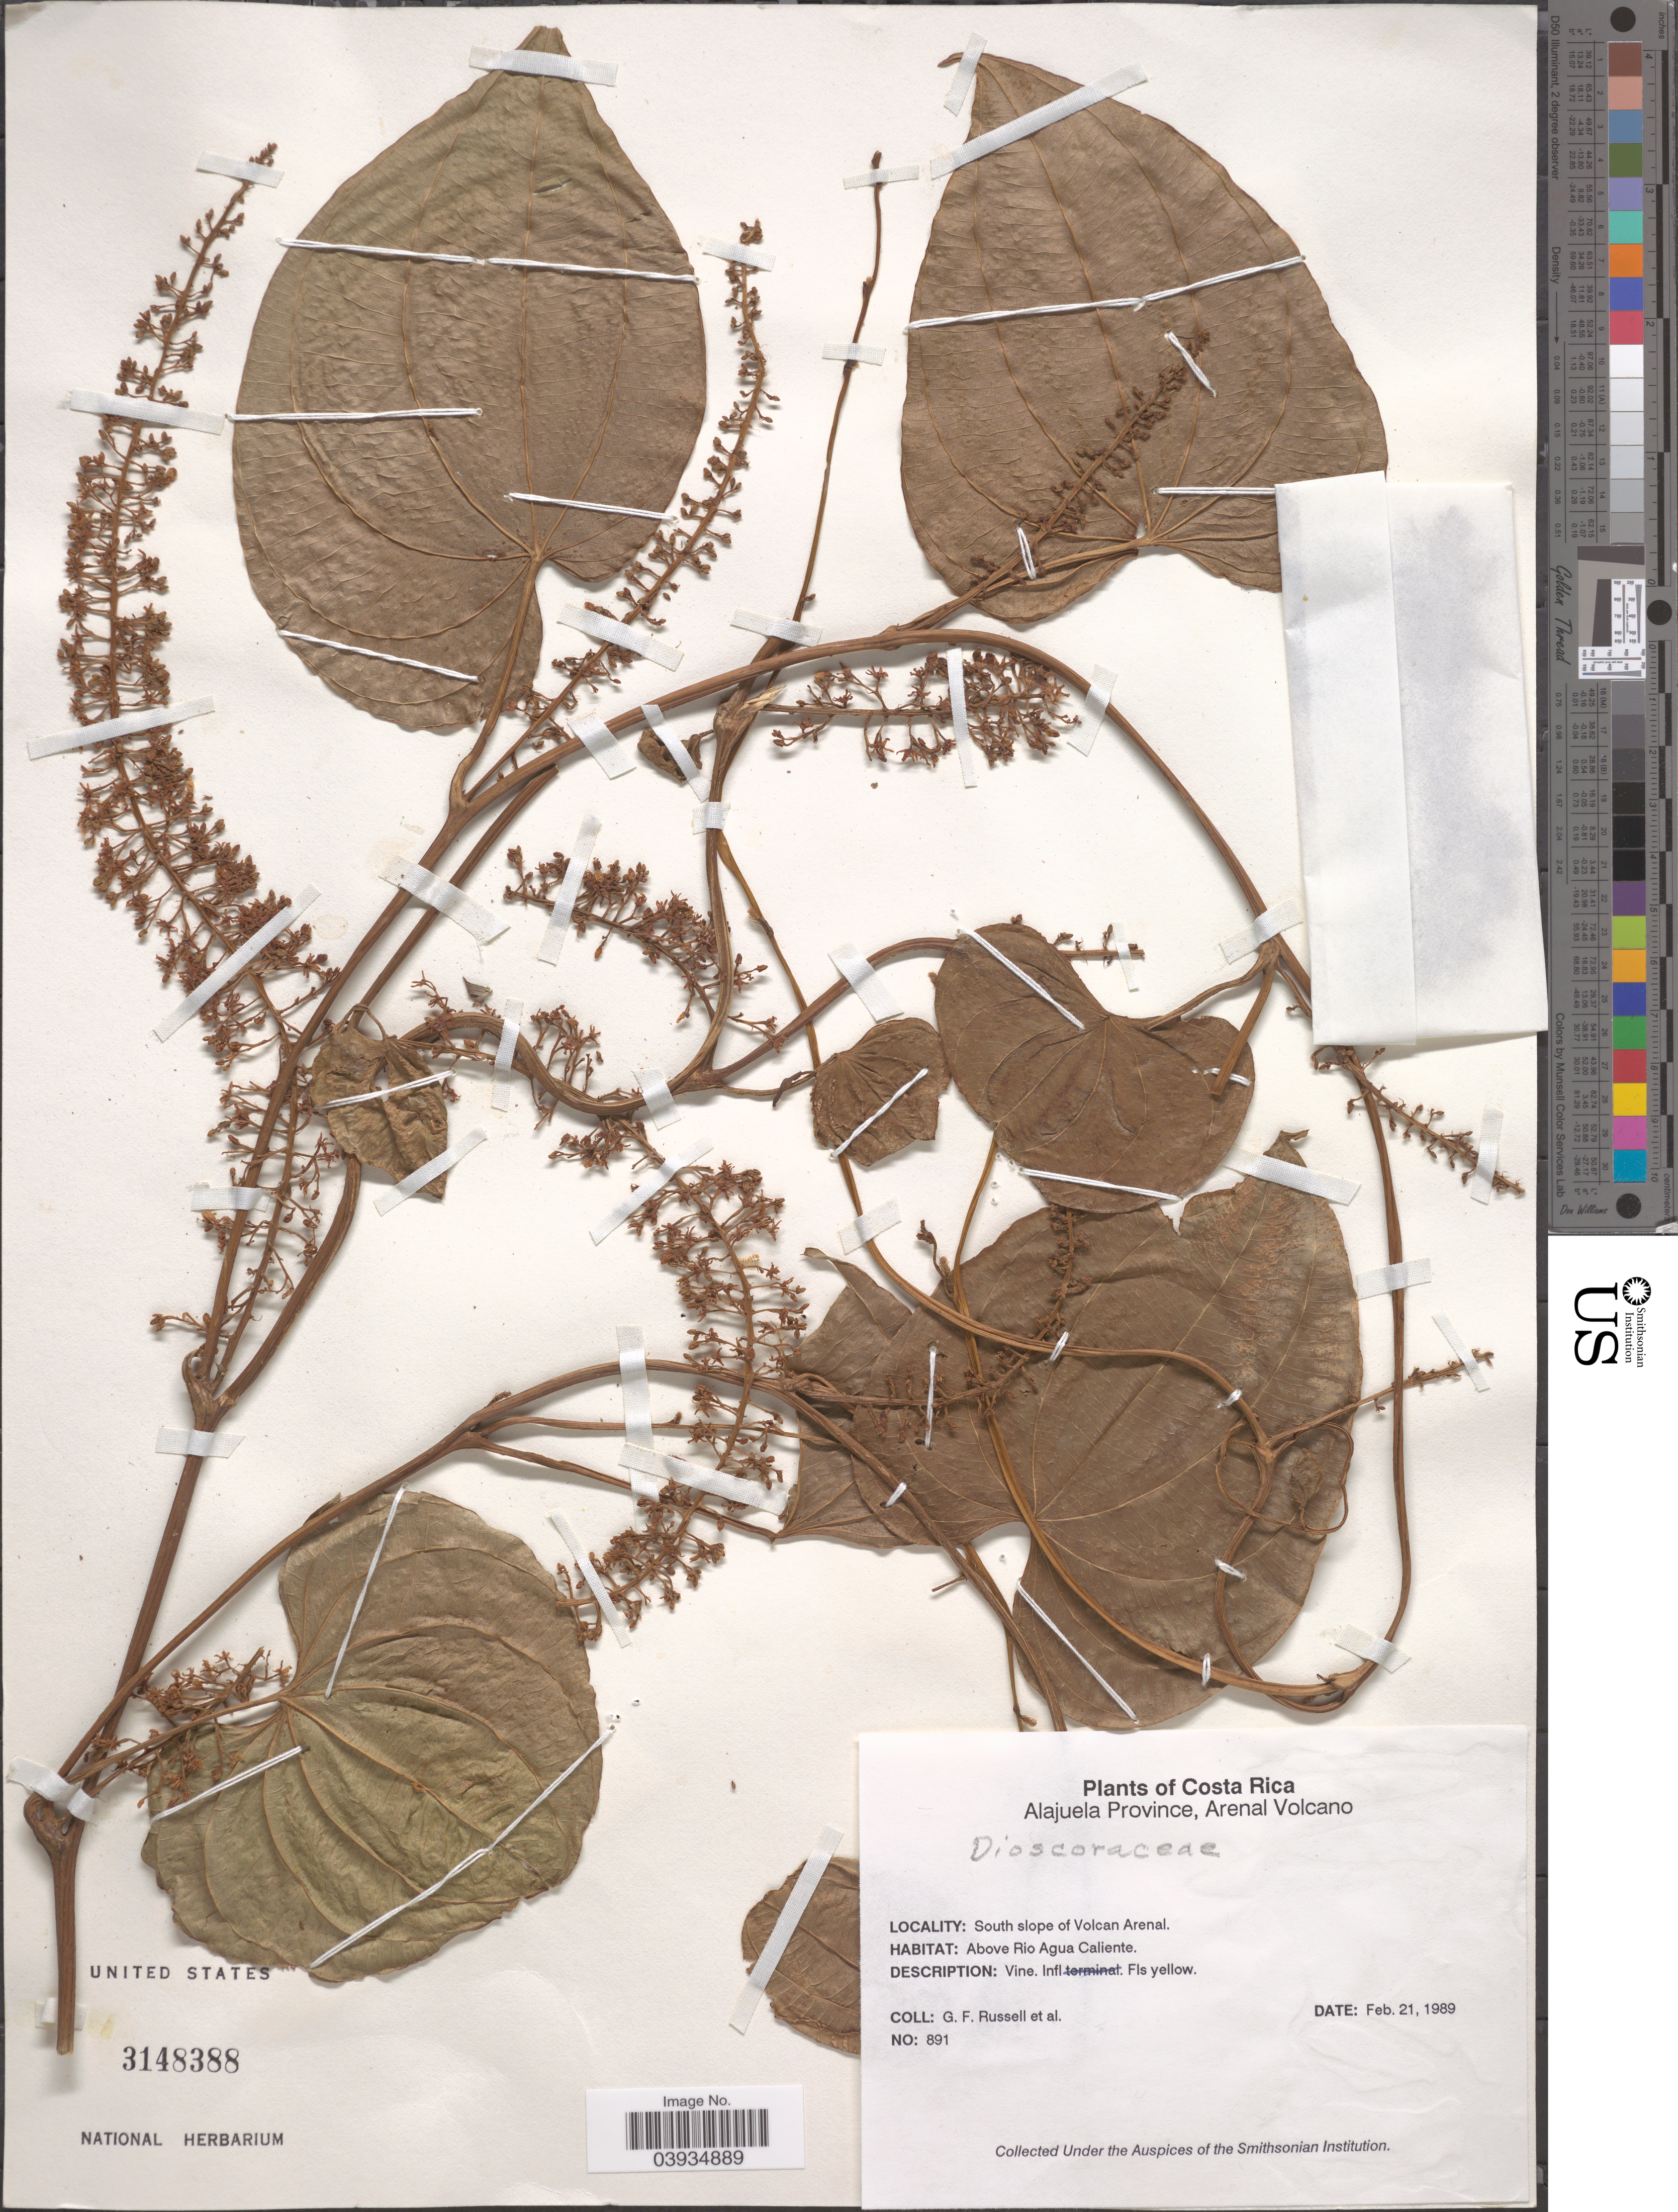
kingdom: Plantae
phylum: Tracheophyta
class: Liliopsida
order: Dioscoreales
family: Dioscoreaceae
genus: Dioscorea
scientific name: Dioscorea sp.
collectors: G. Russell & et al.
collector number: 891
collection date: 1989-02-21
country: Costa Rica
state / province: Alajuela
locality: Arenal Volcano. South slope on Volcan Arenal. Above Rio Agua Caliente.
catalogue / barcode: US 3148388